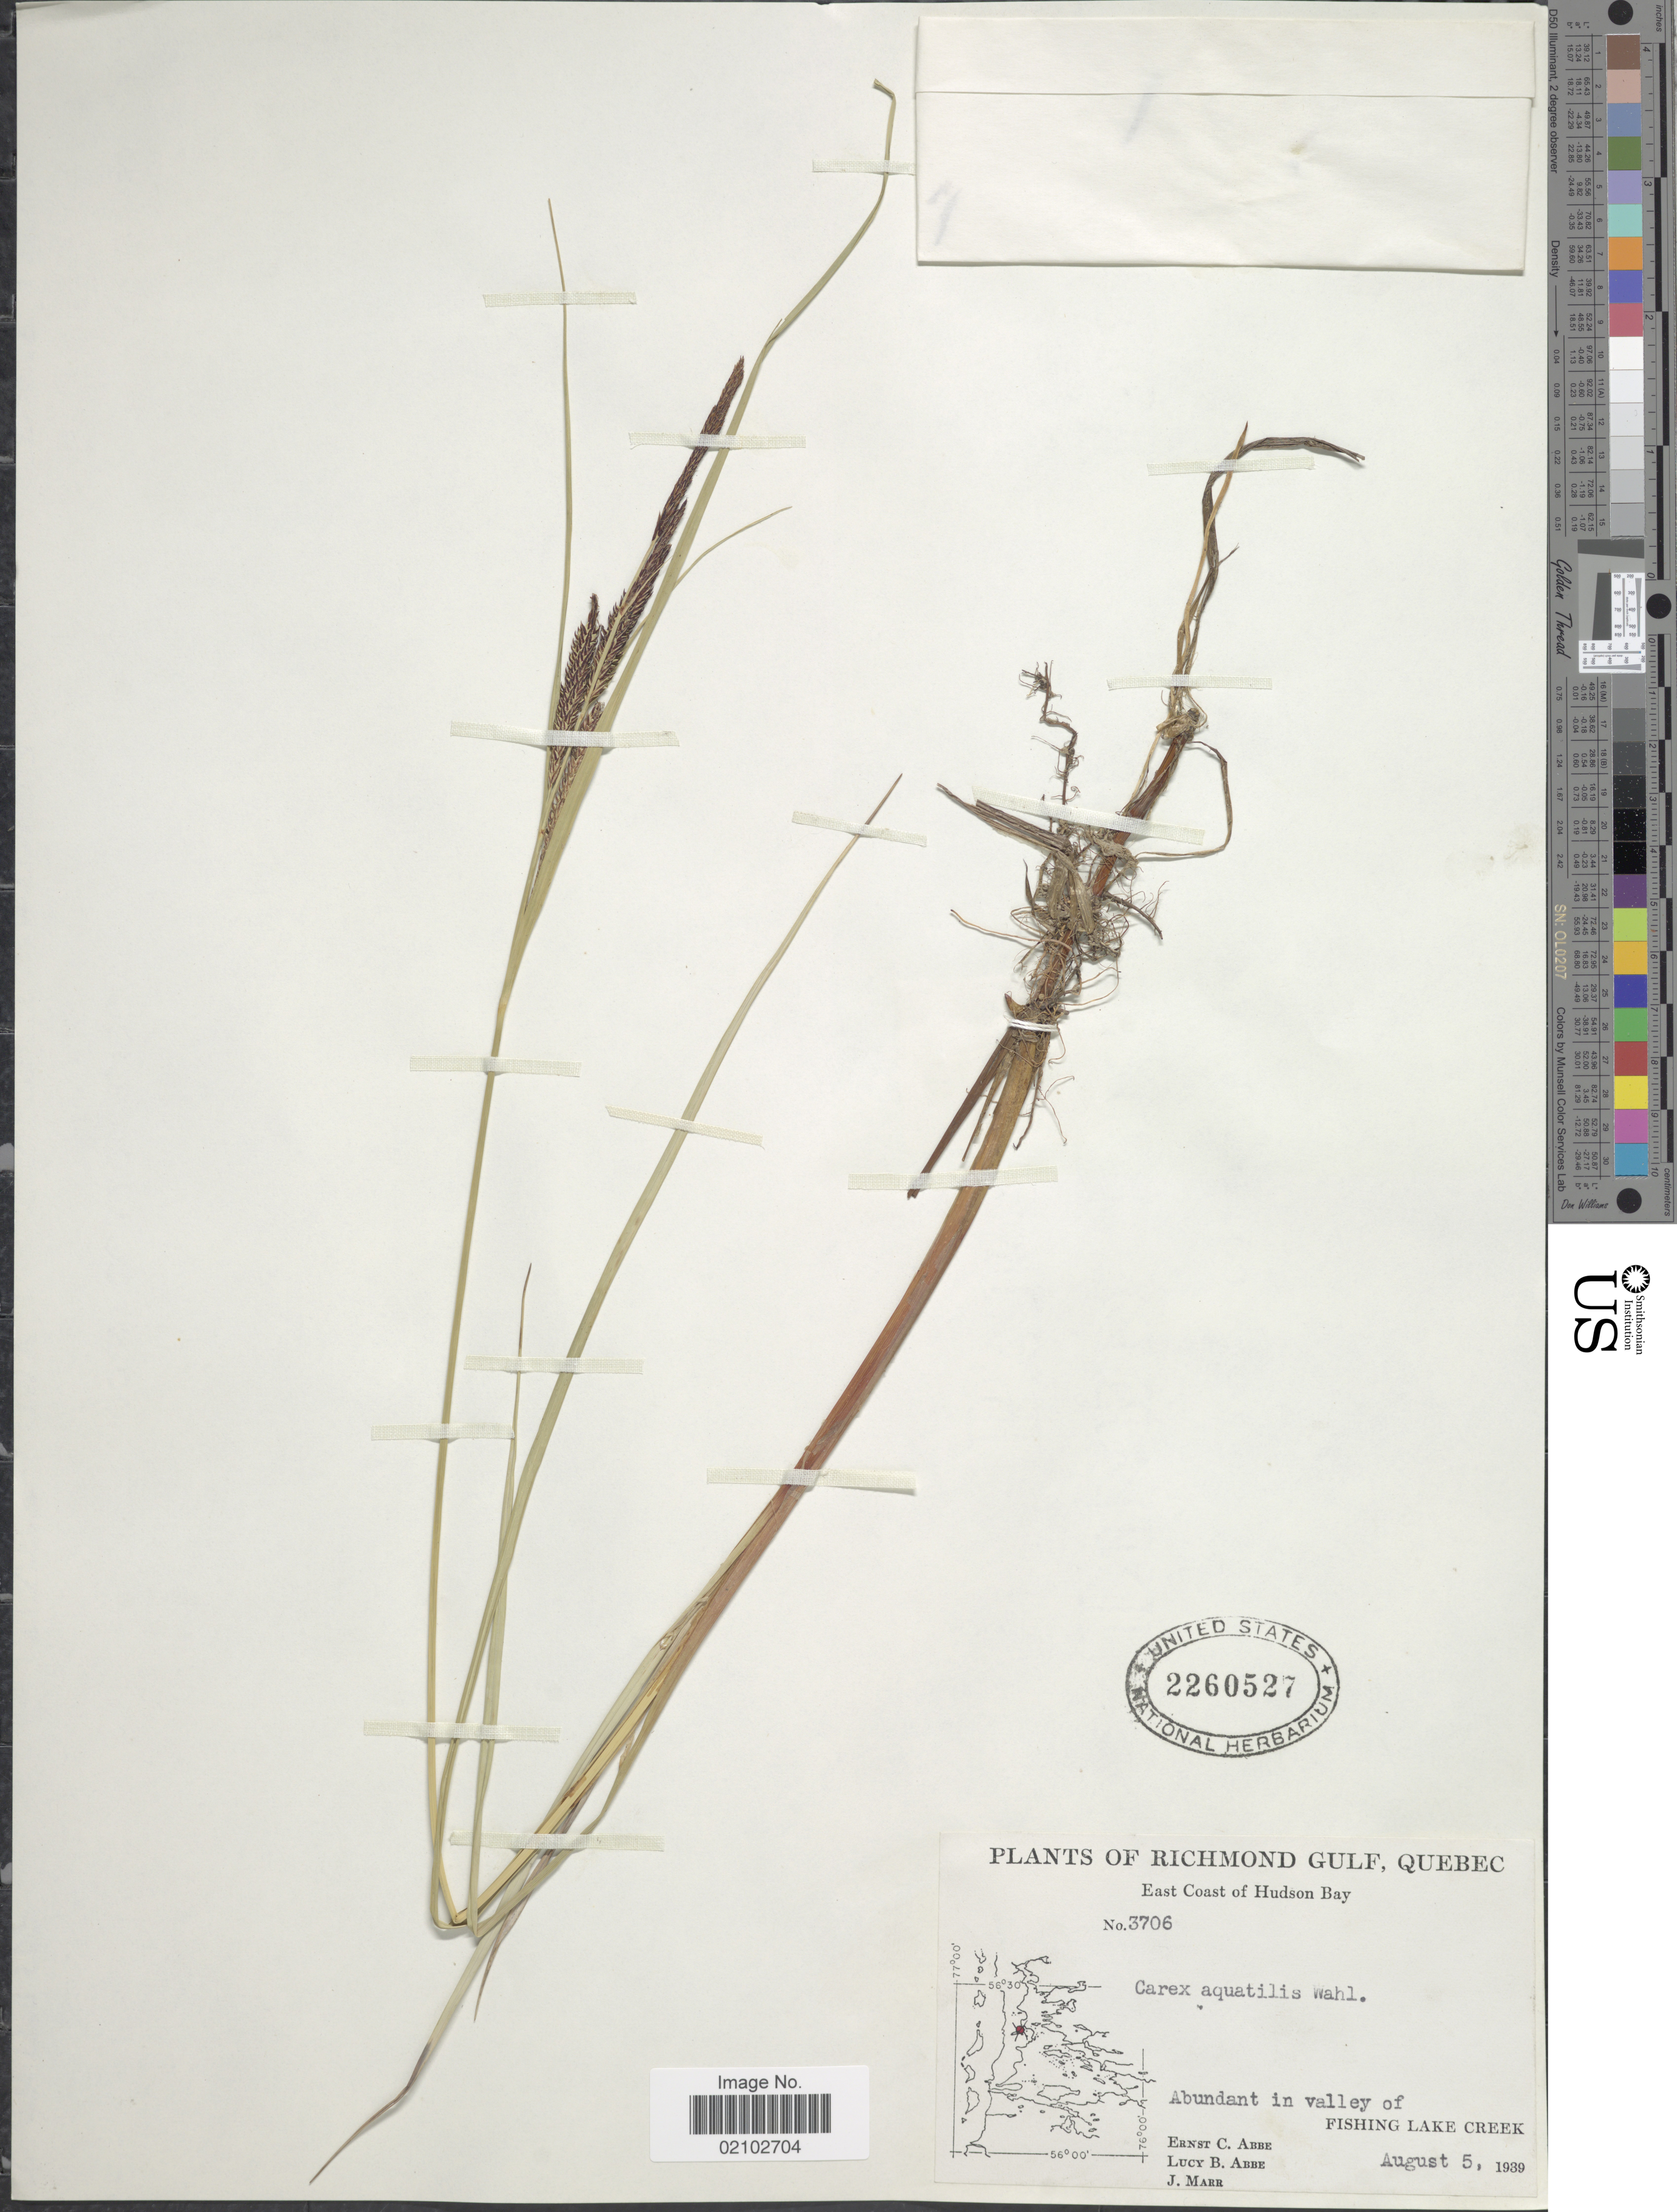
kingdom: Plantae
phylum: Tracheophyta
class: Liliopsida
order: Poales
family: Cyperaceae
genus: Carex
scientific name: Carex aquatilis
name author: Wahlenb.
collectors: E. C. Abbe, L. B. Abbe & J. Marr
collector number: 3706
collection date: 1939-08-05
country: Canada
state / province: Quebec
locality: Richmond Gulf, East Coast of Hudson Bay, abundant in valley of Fishing Lake Creek.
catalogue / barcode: US 2260527